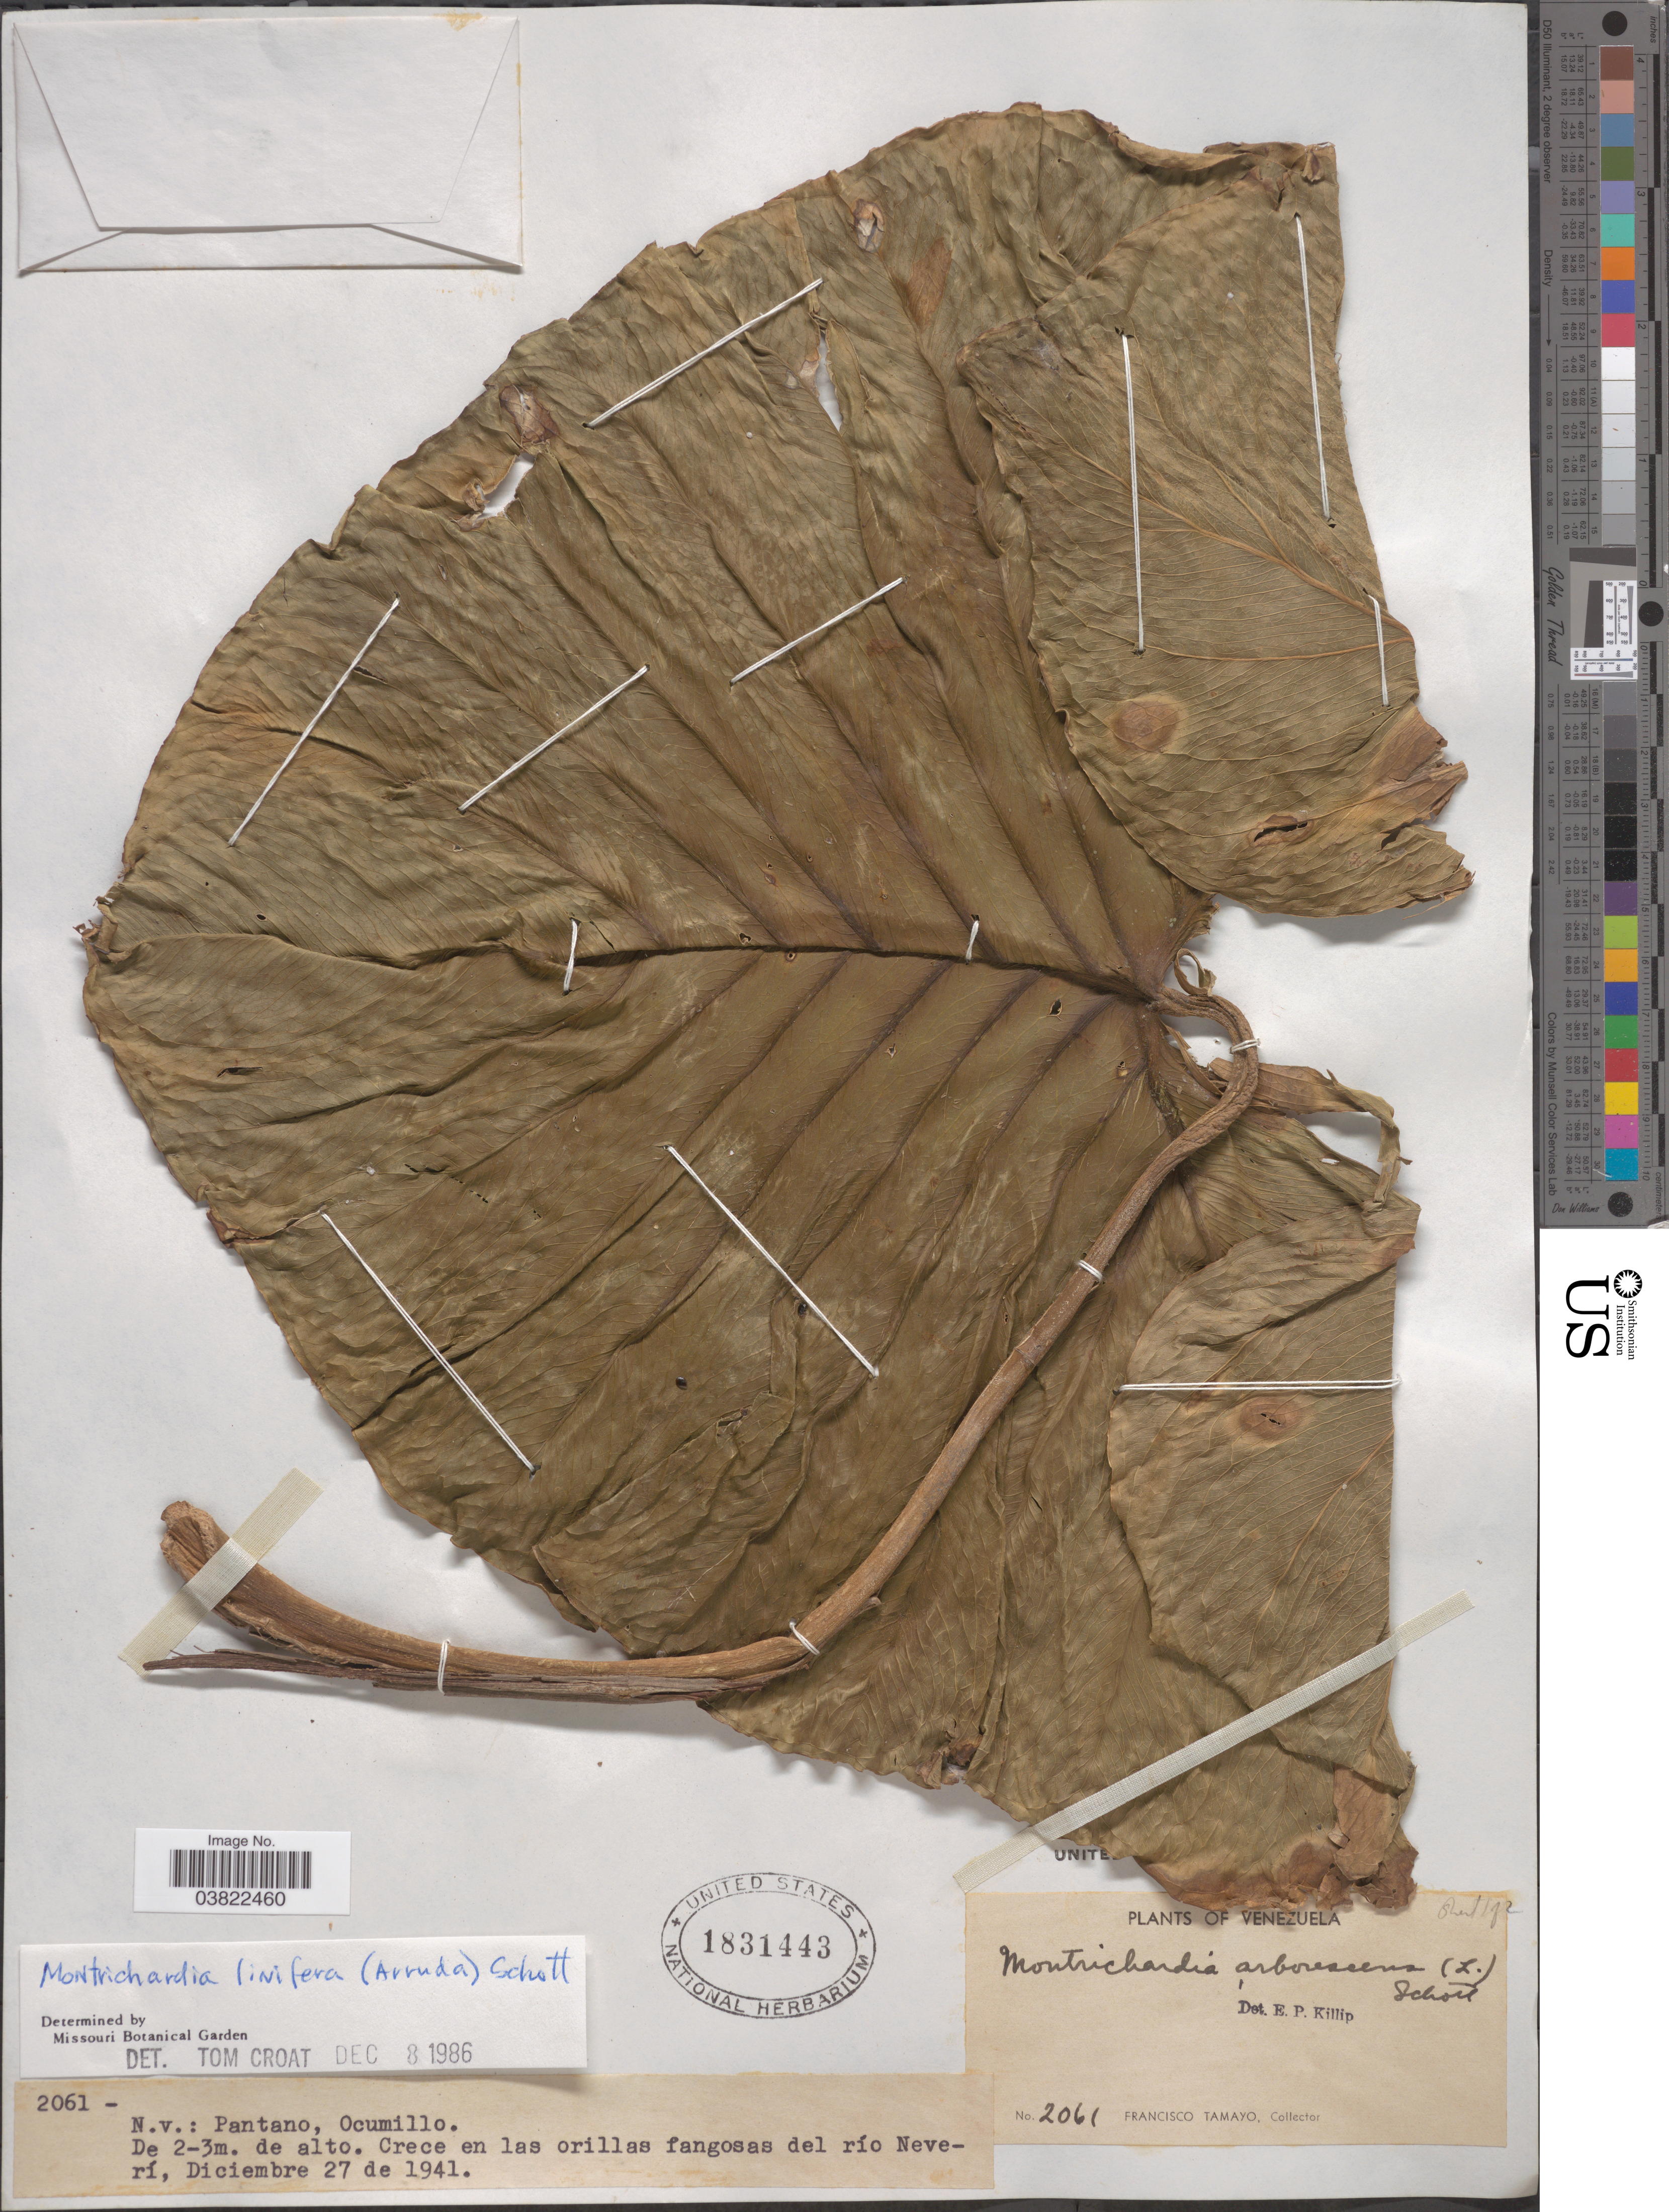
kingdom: Plantae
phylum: Tracheophyta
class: Liliopsida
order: Alismatales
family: Araceae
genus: Montrichardia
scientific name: Montrichardia linifera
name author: (Arruda) Schott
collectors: F. Tamayo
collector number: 2061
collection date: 1941-12-27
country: Venezuela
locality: Pantano, Ocumillo. Crece en las orillas fangosas del río Neverí.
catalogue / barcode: US 1831443